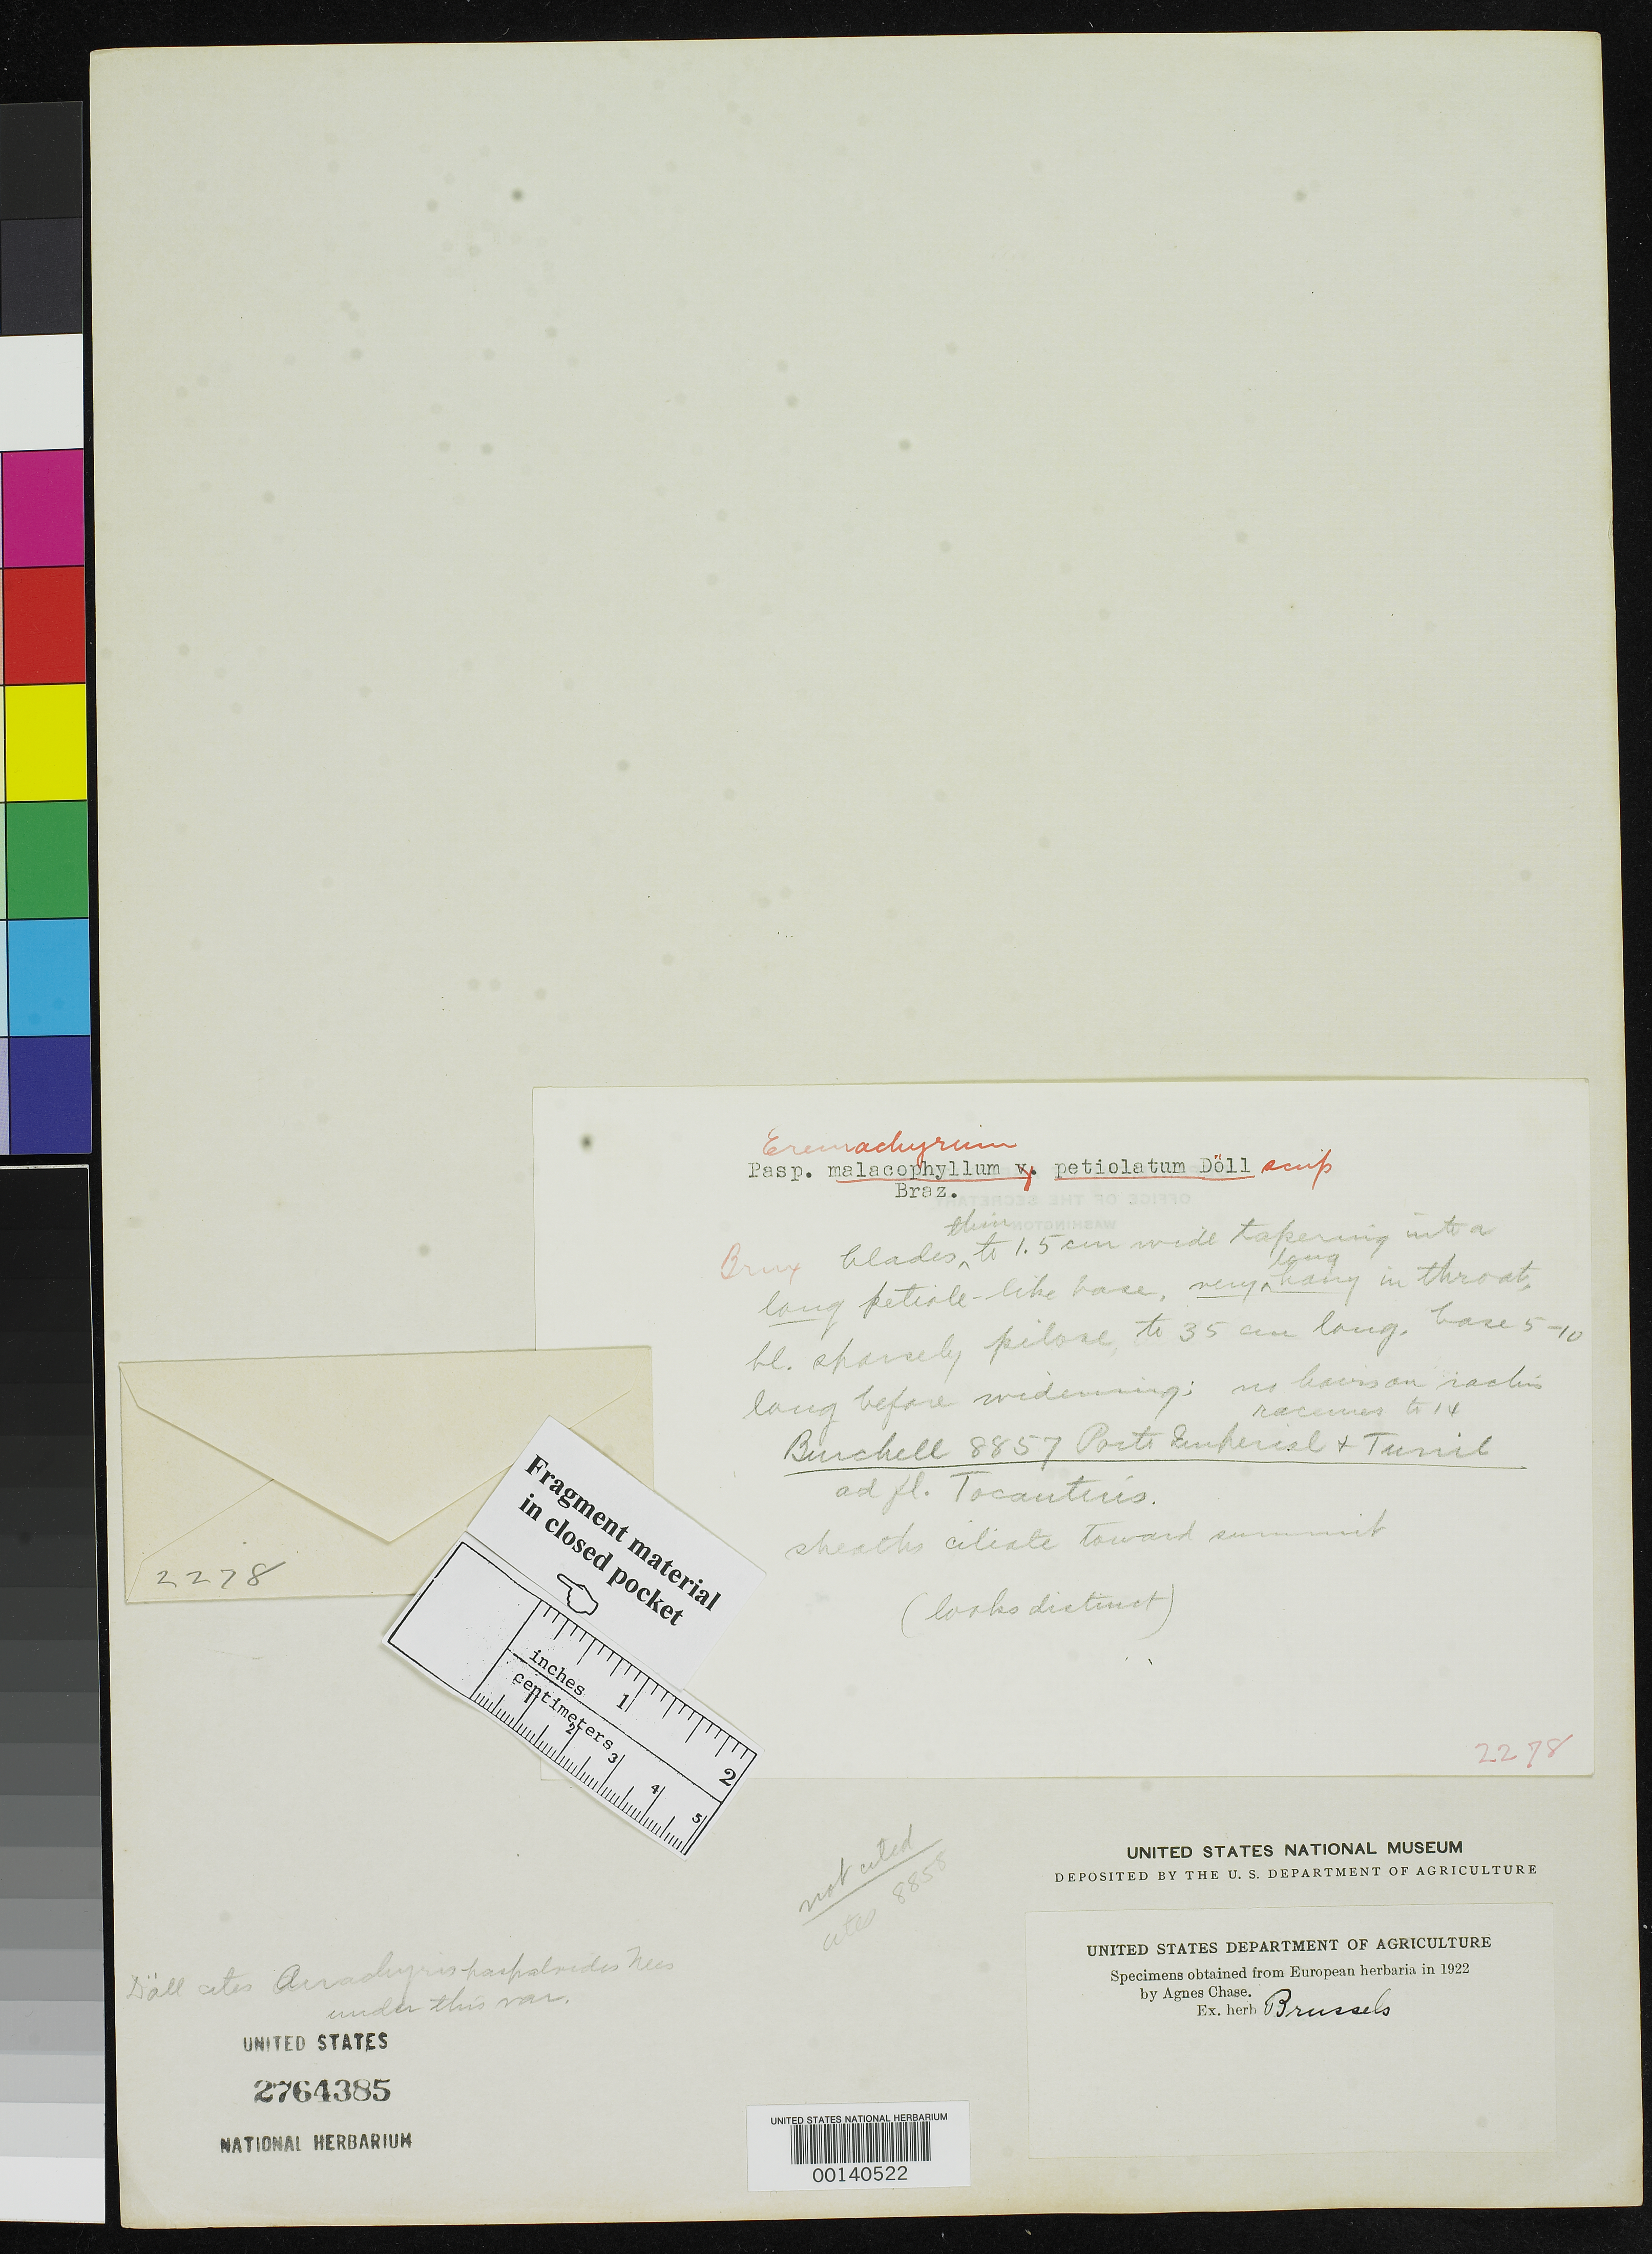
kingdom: Plantae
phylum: Tracheophyta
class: Liliopsida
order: Poales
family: Poaceae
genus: Paspalum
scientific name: Paspalum malacophyllum var. petiolatum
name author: Döll in Mart.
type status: Type Fragment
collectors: W. J. Burchell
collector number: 8857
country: Brazil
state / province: Goiás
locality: Tocantins, Porto Imperial and Tunil.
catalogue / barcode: US 2764385